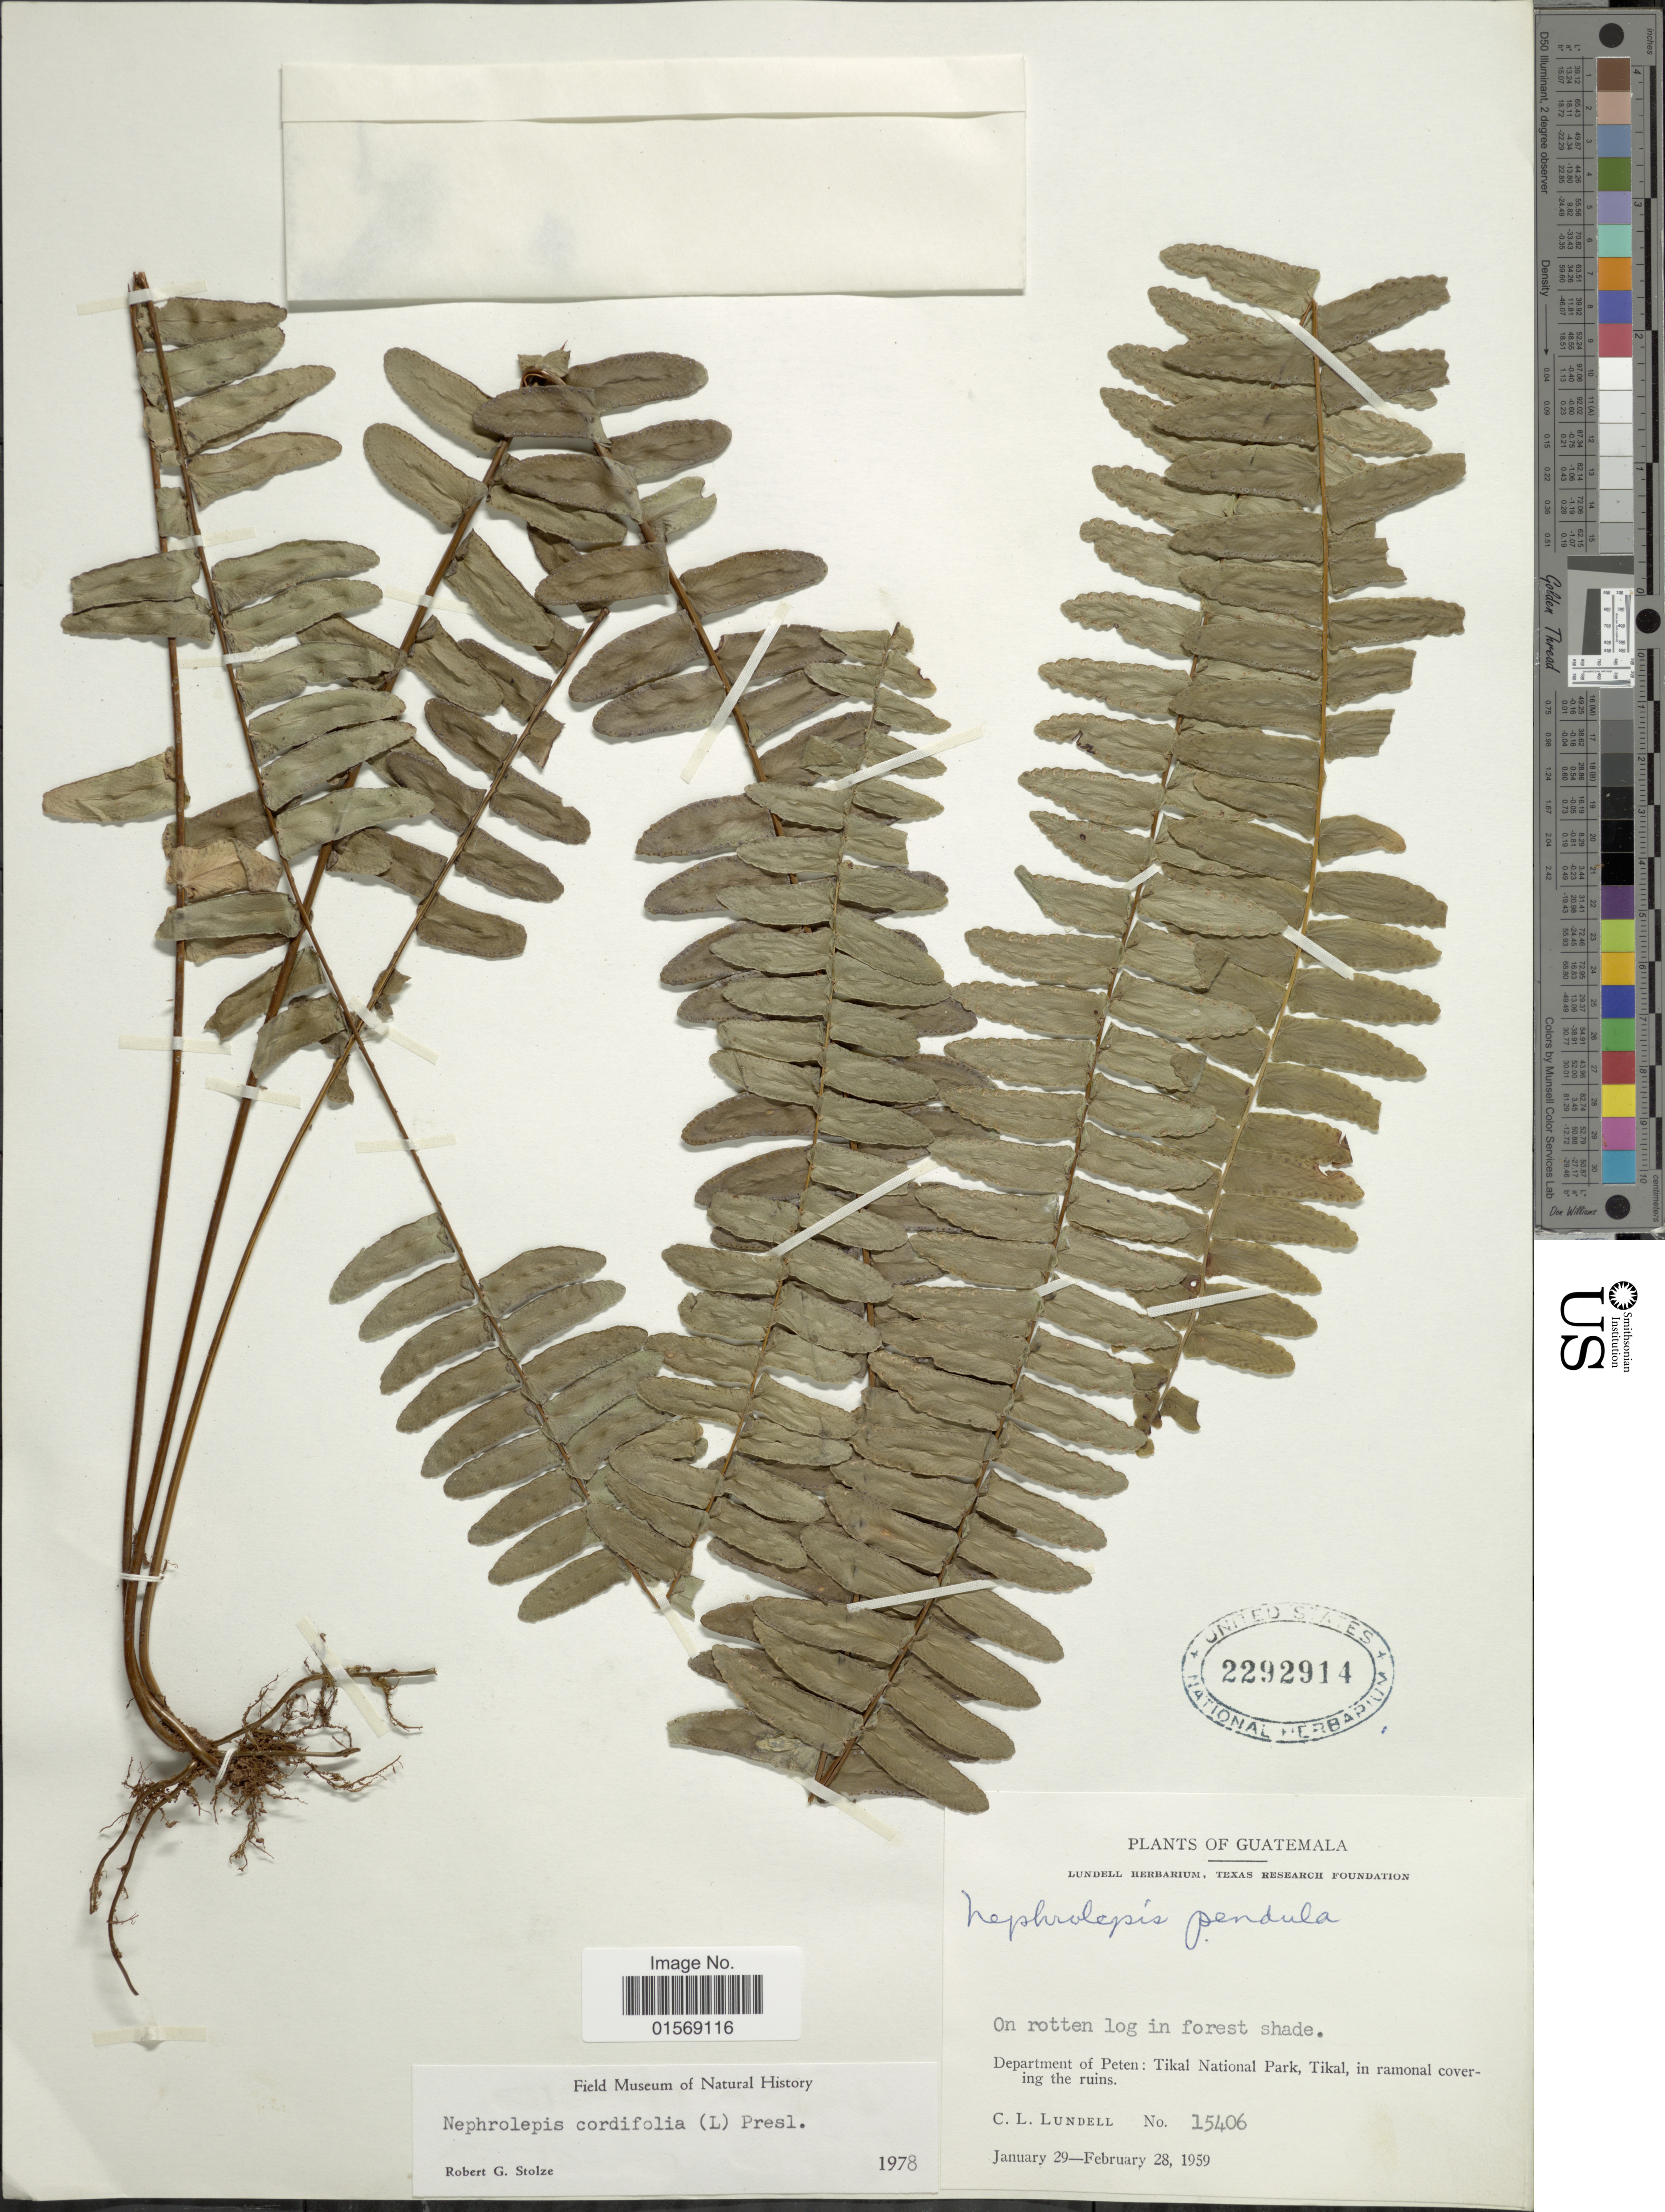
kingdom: Plantae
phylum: Tracheophyta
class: Polypodiopsida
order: Polypodiales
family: Nephrolepidaceae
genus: Nephrolepis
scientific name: Nephrolepis pendula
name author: (Raddi) J. Sm.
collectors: C. L. Lundell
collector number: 15406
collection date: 1959-01-29/1959-02-28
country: Guatemala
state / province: El Petén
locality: Guatemala. Department of Peten: Tikal National Park, Tikal, in ramonal covering the ruins.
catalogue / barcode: US 2292914